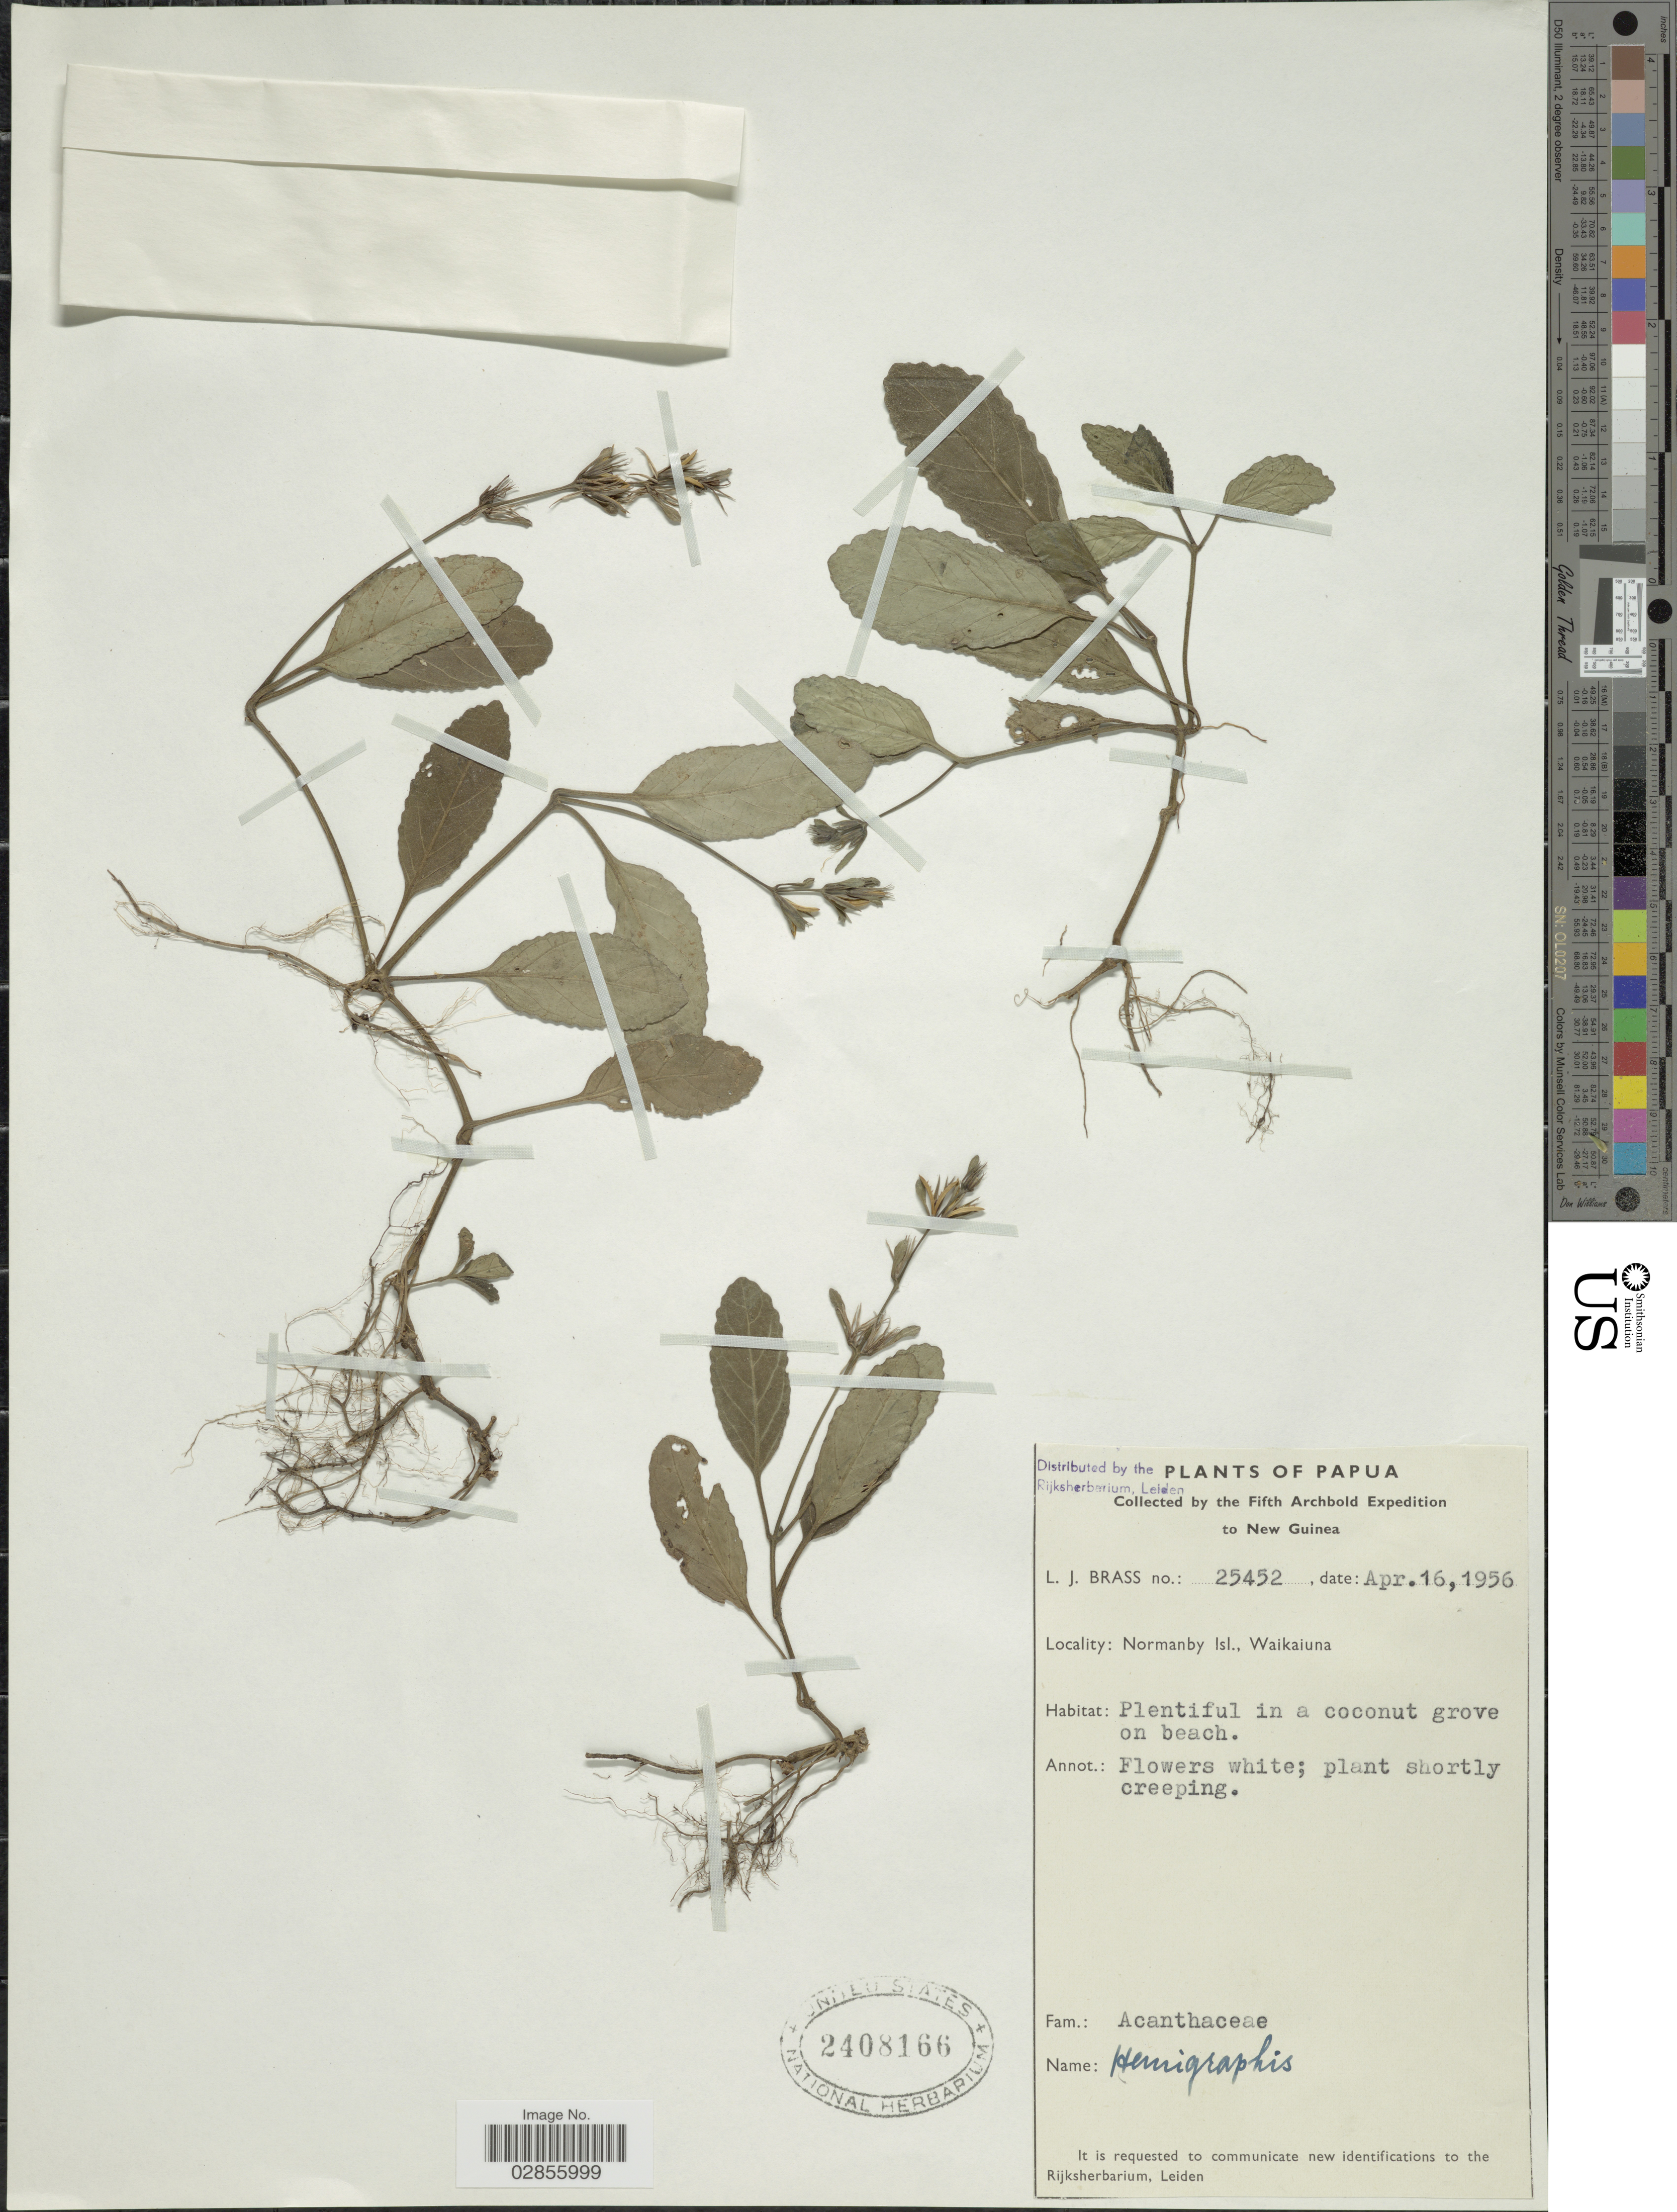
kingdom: Plantae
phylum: Tracheophyta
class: Magnoliopsida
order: Lamiales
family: Acanthaceae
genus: Strobilanthes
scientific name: Strobilanthes reptans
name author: (G. Forst.) Moylan ex Y.F. Deng & J.R.I. Wood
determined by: Wagner, W. L., (BOT), Smithsonian Institution - National Museum of Natural History (UNITED STATES)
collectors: L. J. Brass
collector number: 25452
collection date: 1956-04-16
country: Papua New Guinea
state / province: Milne Bay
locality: New Guinea. Normanby Isl., Waikaiuna.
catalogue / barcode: US 2408166